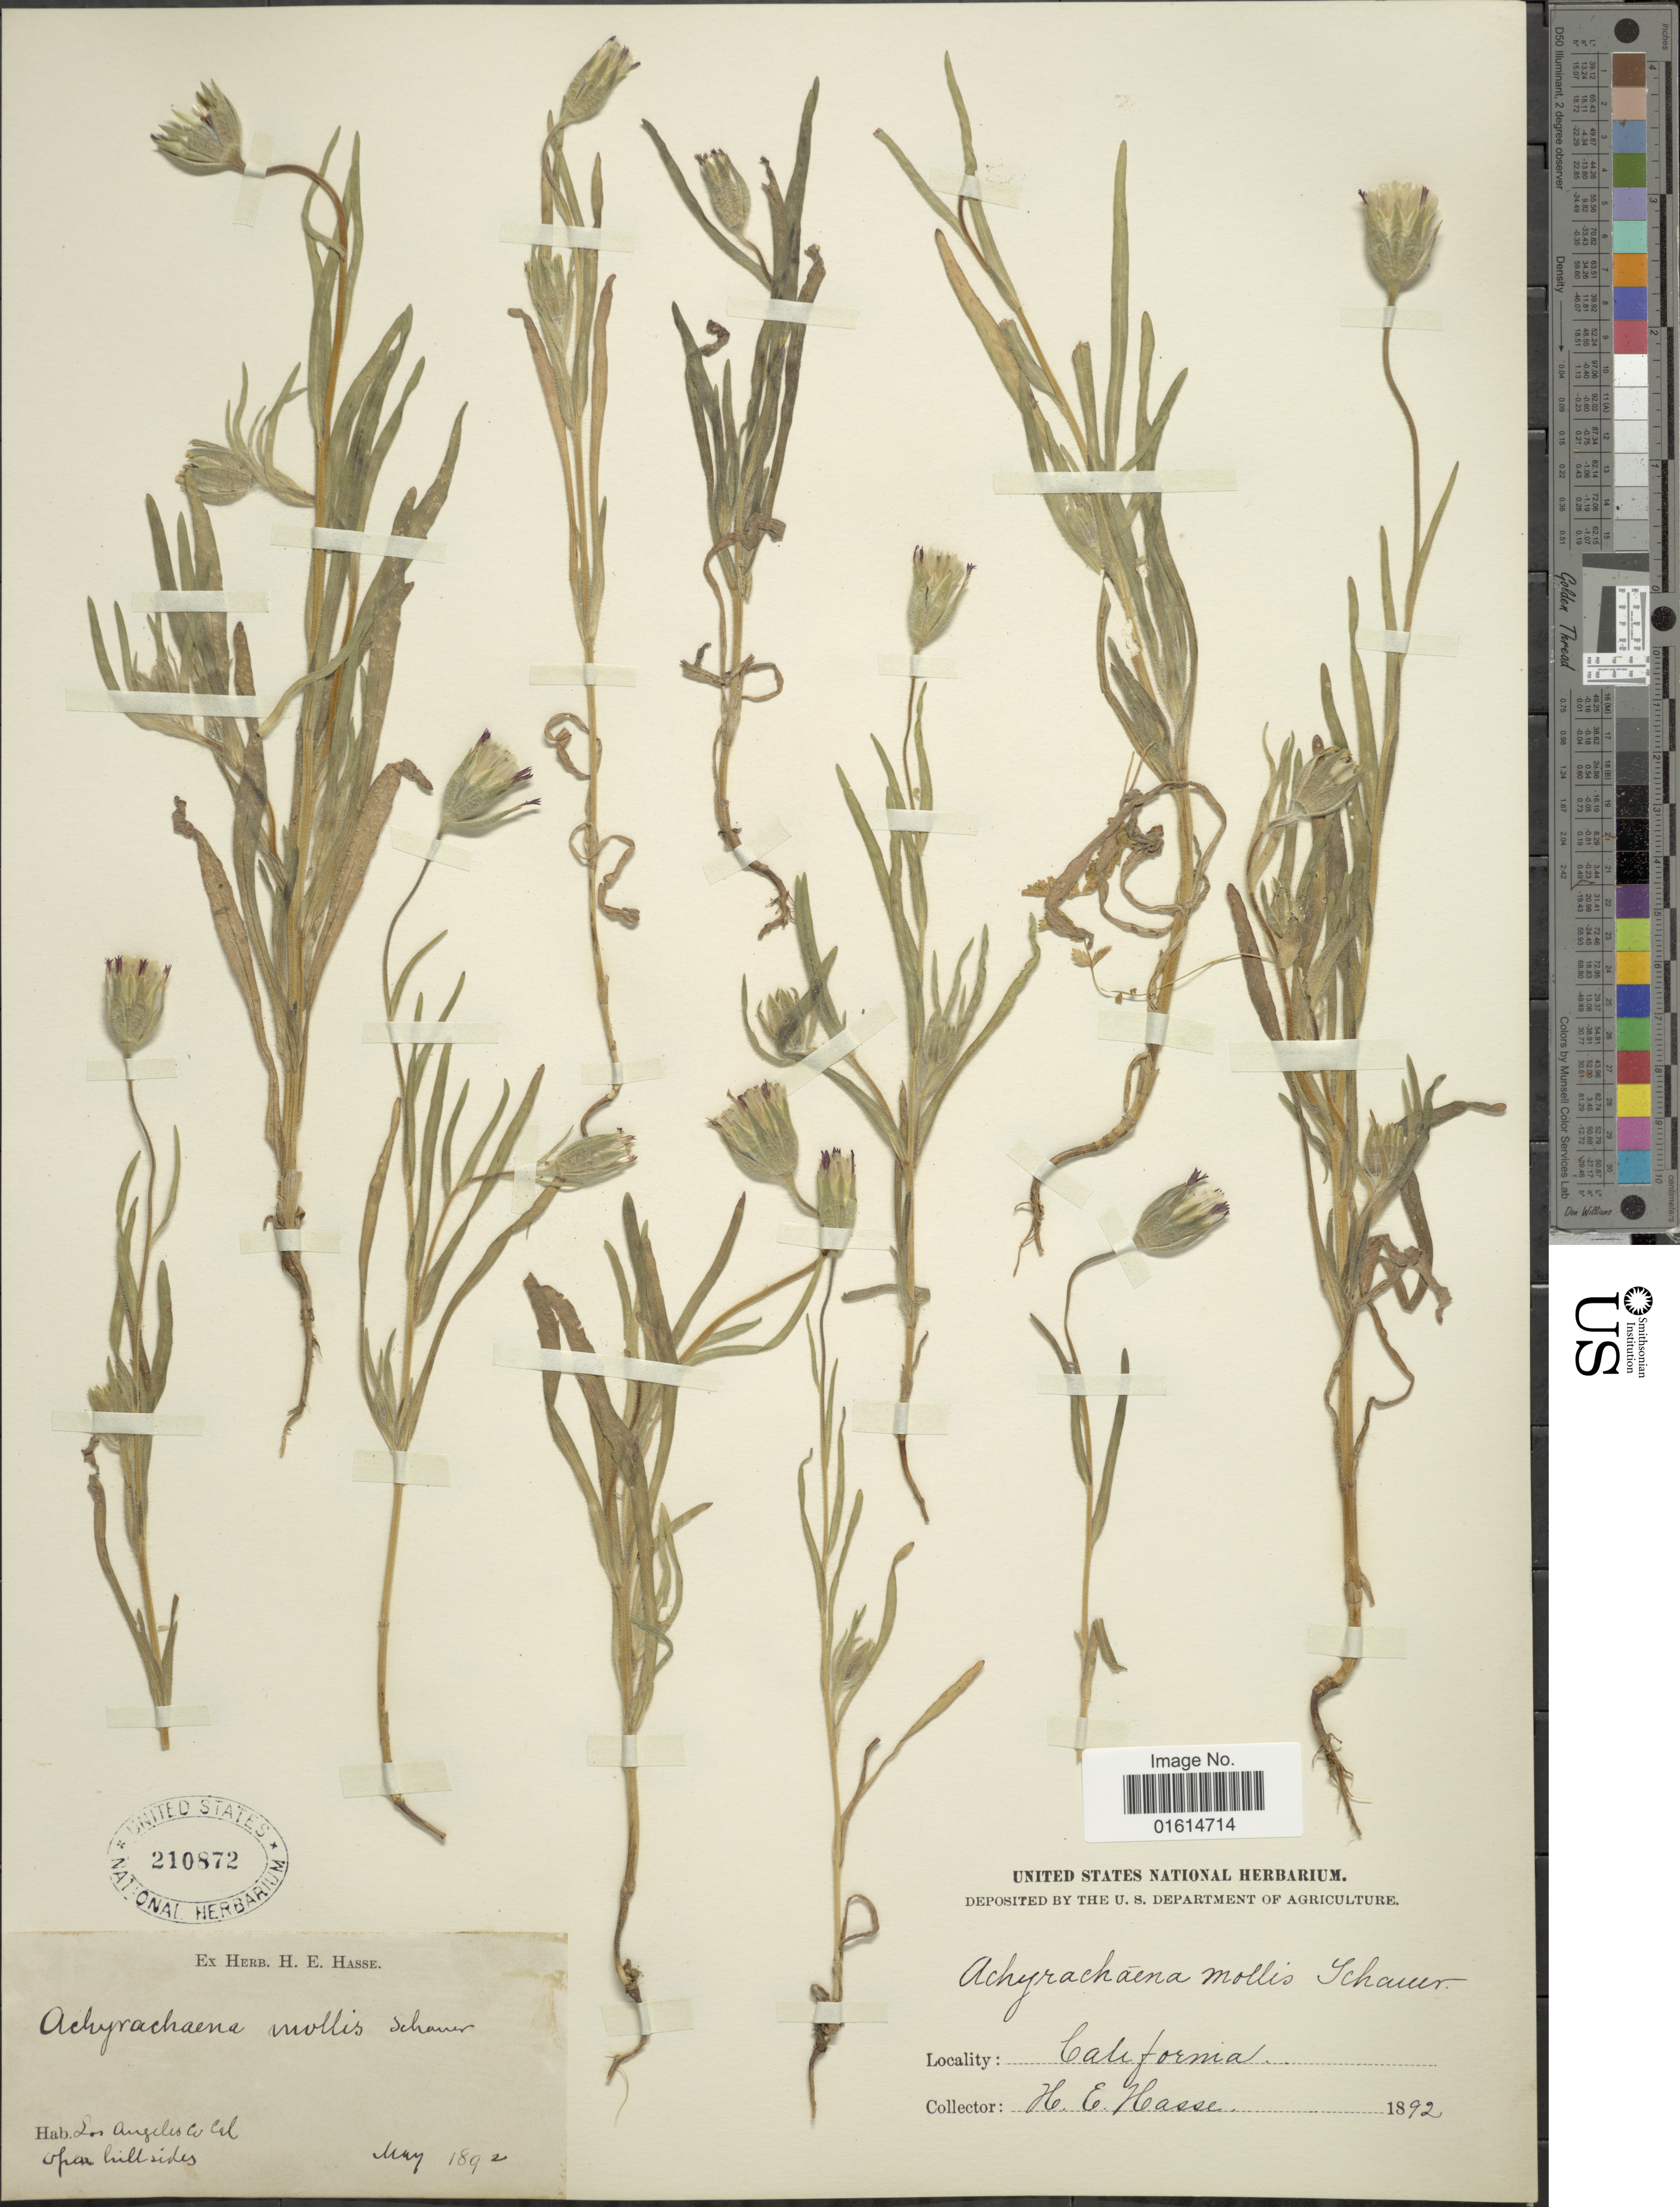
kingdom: Plantae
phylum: Tracheophyta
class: Magnoliopsida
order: Asterales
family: Asteraceae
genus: Achyrachaena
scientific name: Achyrachaena mollis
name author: Schauer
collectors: H. E. Hasse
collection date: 1892-05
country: United States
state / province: California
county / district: Los Angeles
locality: Los Angeles Co., Cal.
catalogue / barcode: US 210872